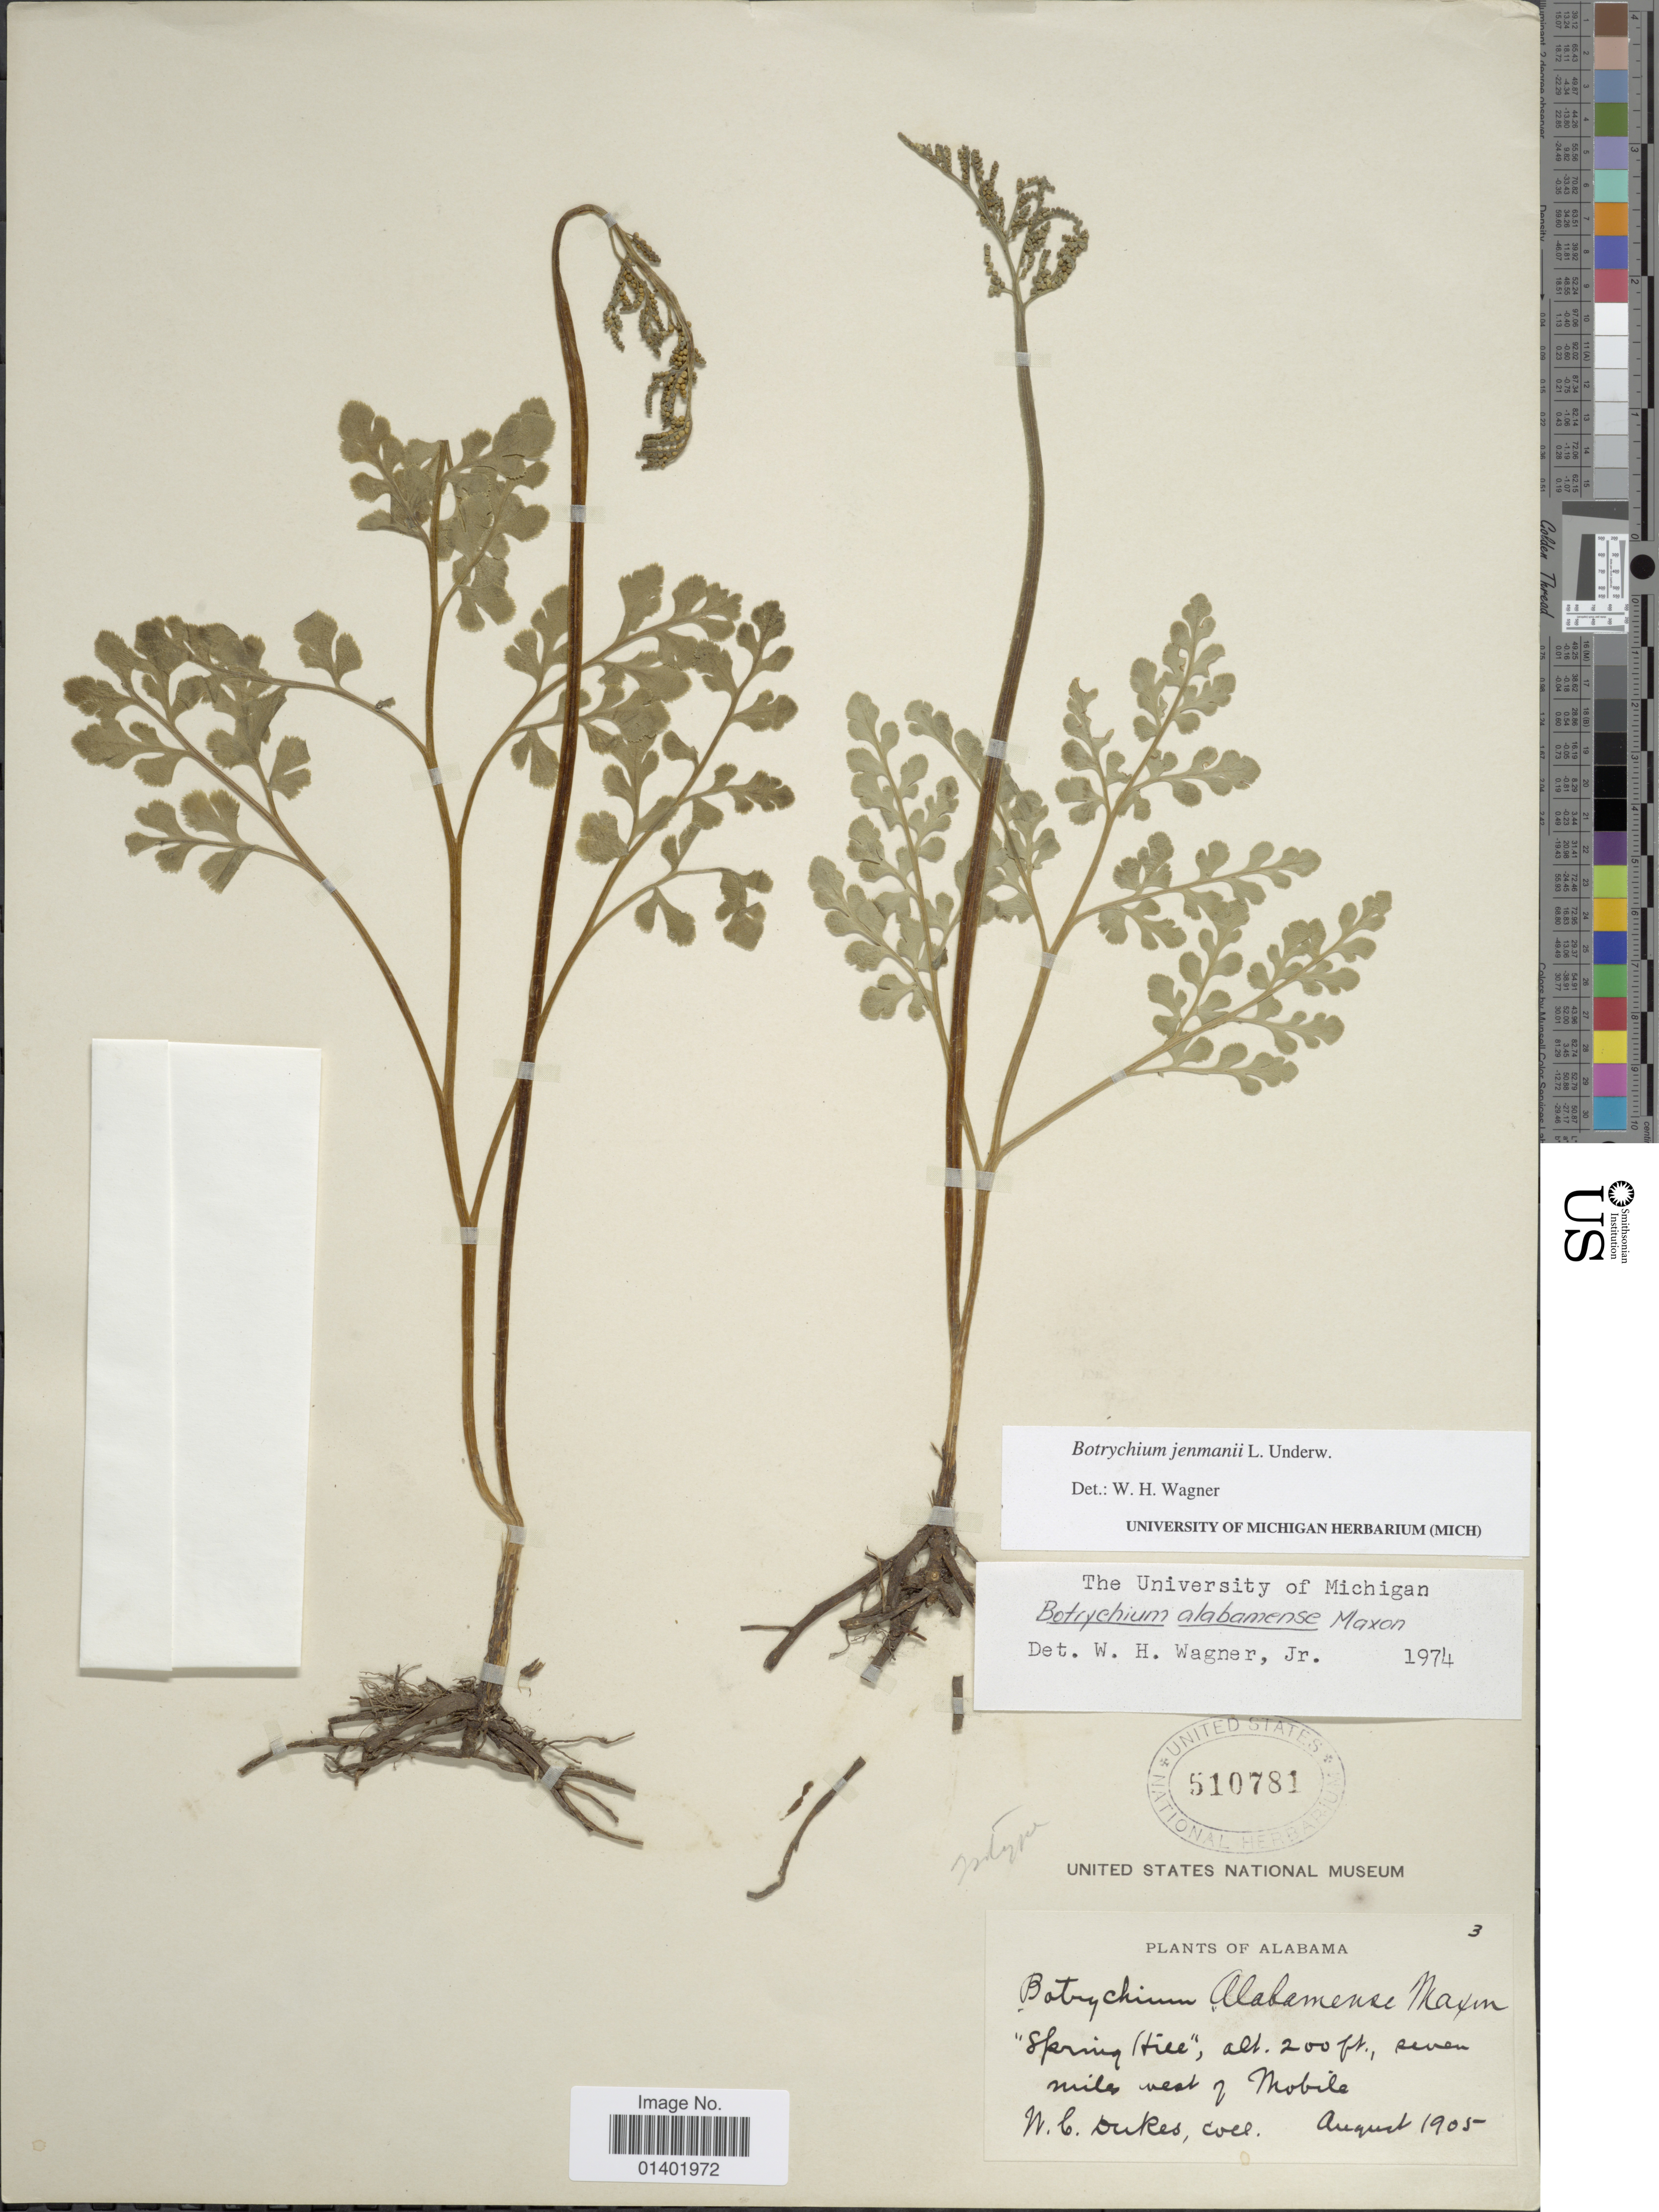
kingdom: Plantae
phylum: Tracheophyta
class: Polypodiopsida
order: Ophioglossales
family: Ophioglossaceae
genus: Botrychium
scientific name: Botrychium jenmanii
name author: Underw.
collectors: W. C. Dukes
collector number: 3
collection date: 1905-08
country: United States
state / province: Alabama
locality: Spring Hill, seven miles west of Mobile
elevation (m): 61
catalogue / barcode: US 510781